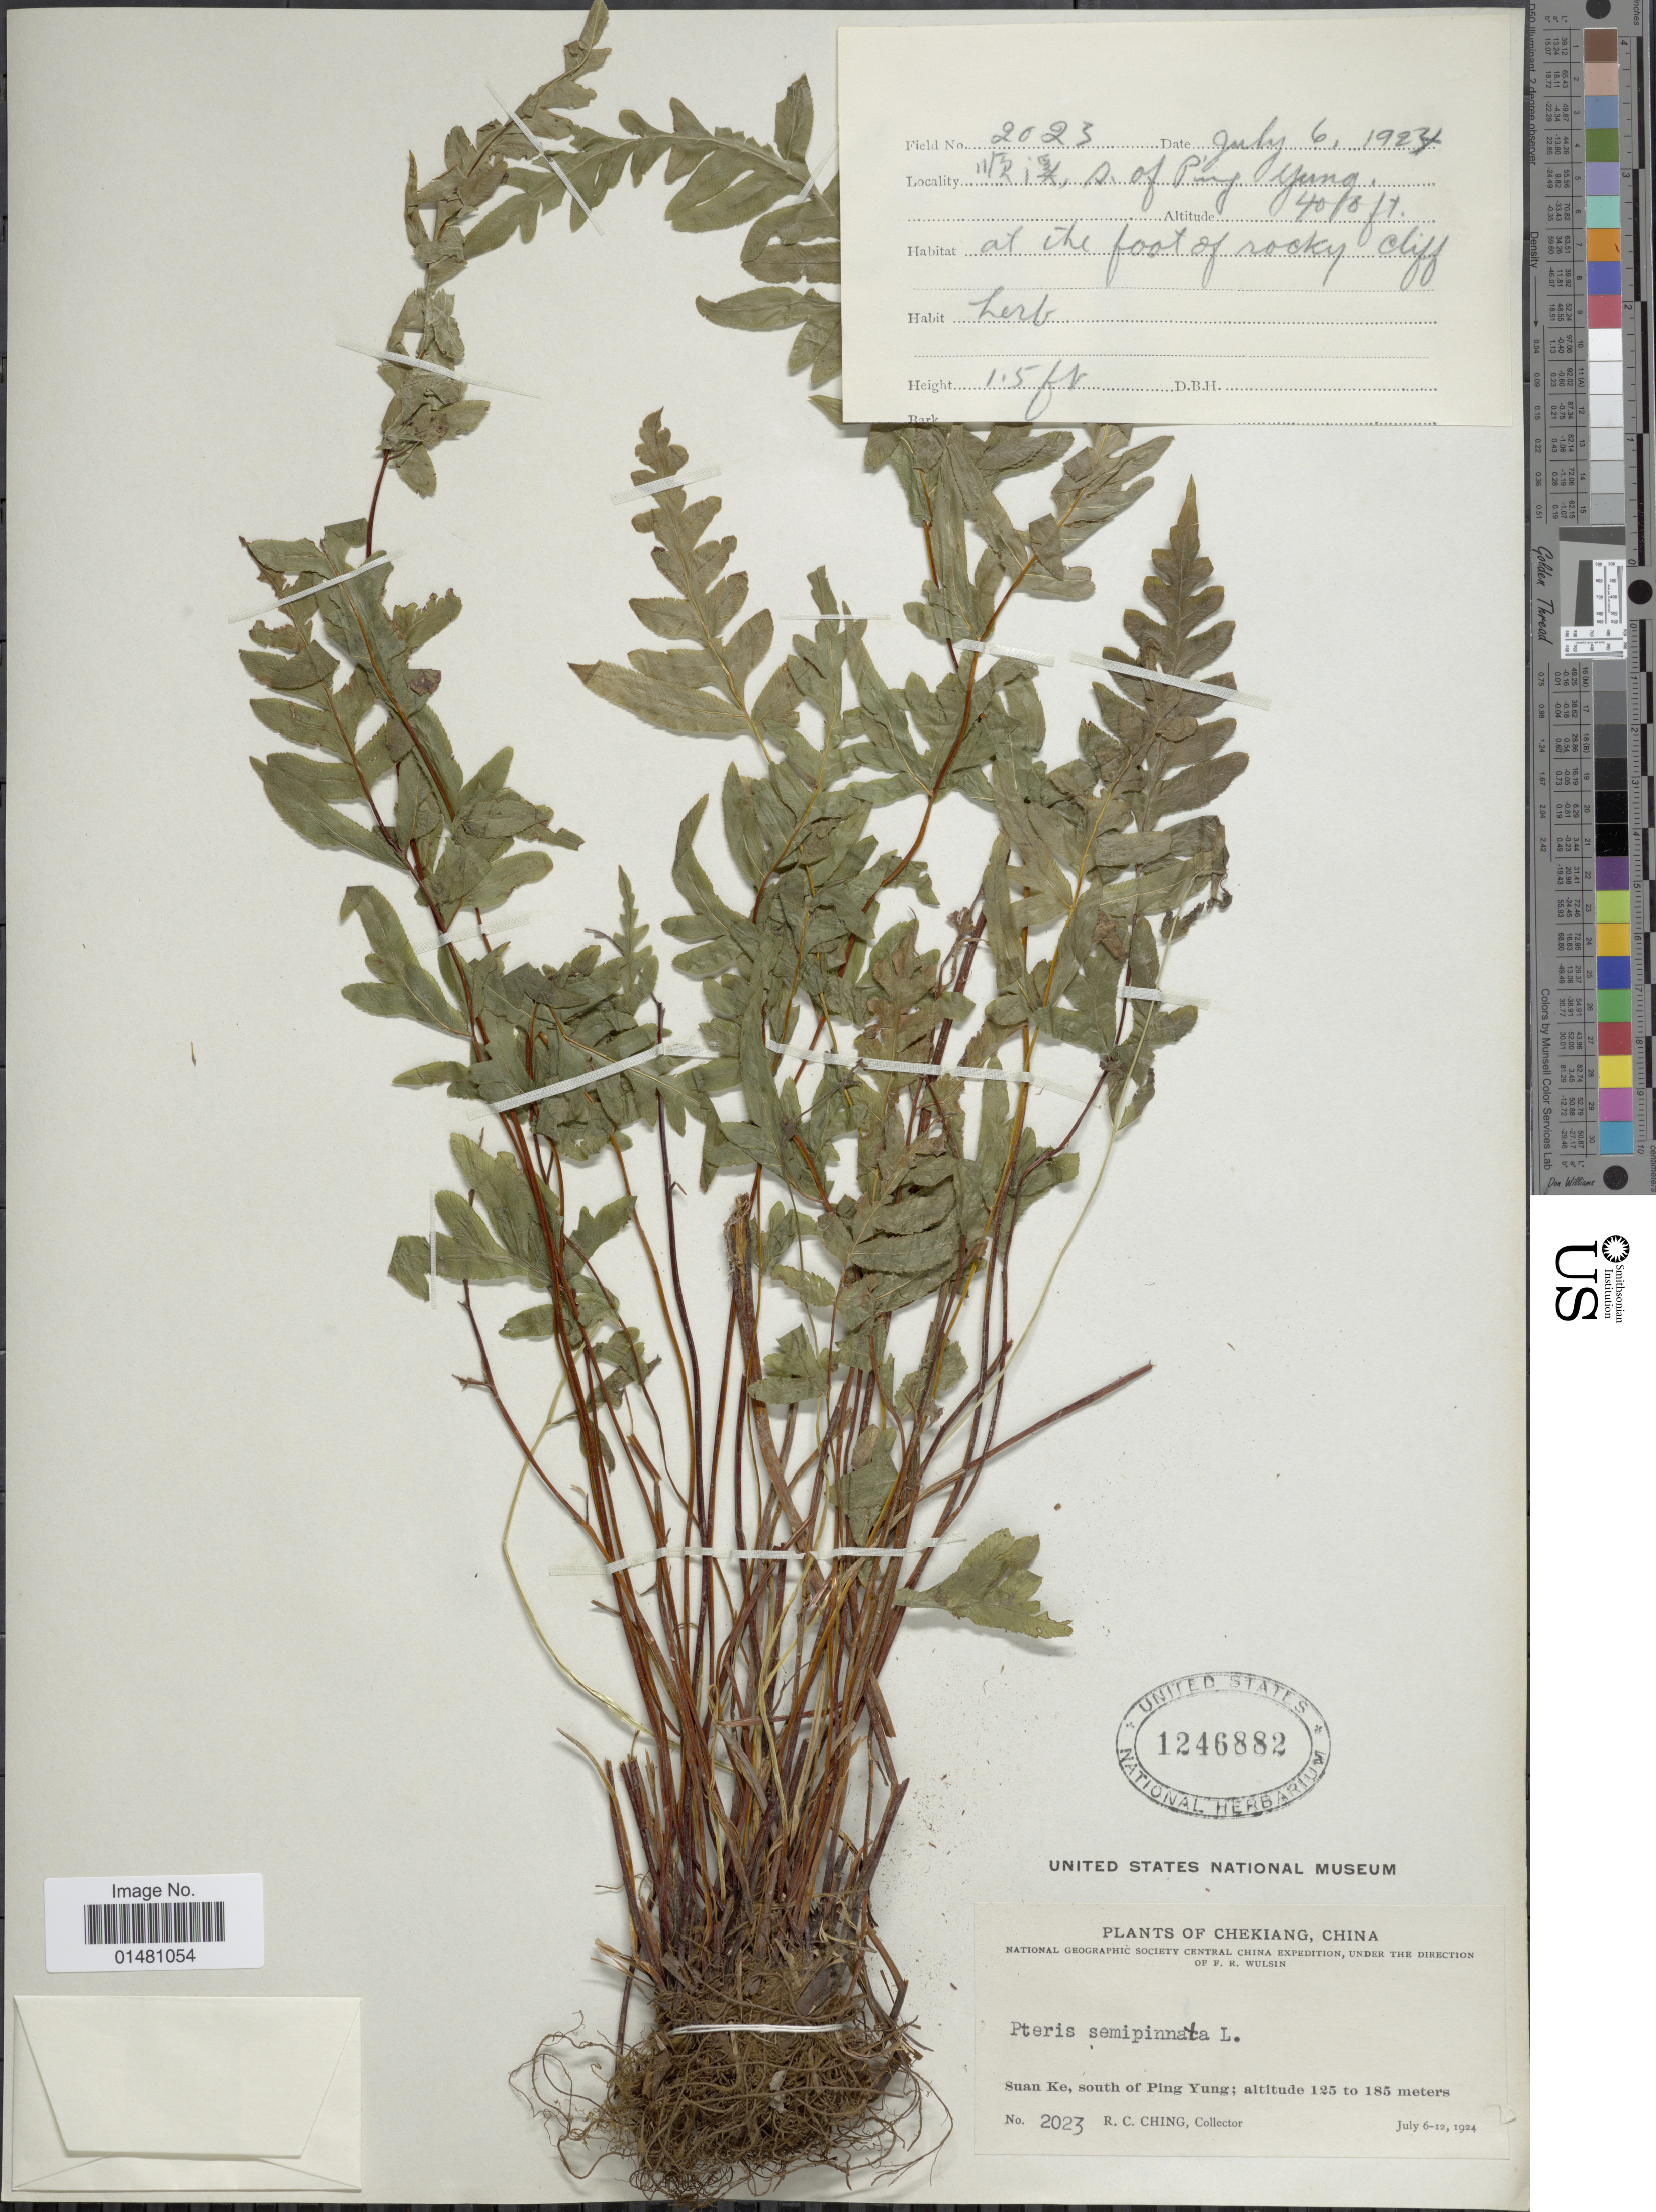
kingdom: Plantae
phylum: Tracheophyta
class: Polypodiopsida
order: Polypodiales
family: Pteridaceae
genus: Pteris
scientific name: Pteris semipinnata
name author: L.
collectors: R. C. Ching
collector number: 2023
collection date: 1924-07-06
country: China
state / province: Zhejiang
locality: Chekian, Suan Le, south of Ping Yung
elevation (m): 125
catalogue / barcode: US 1246882